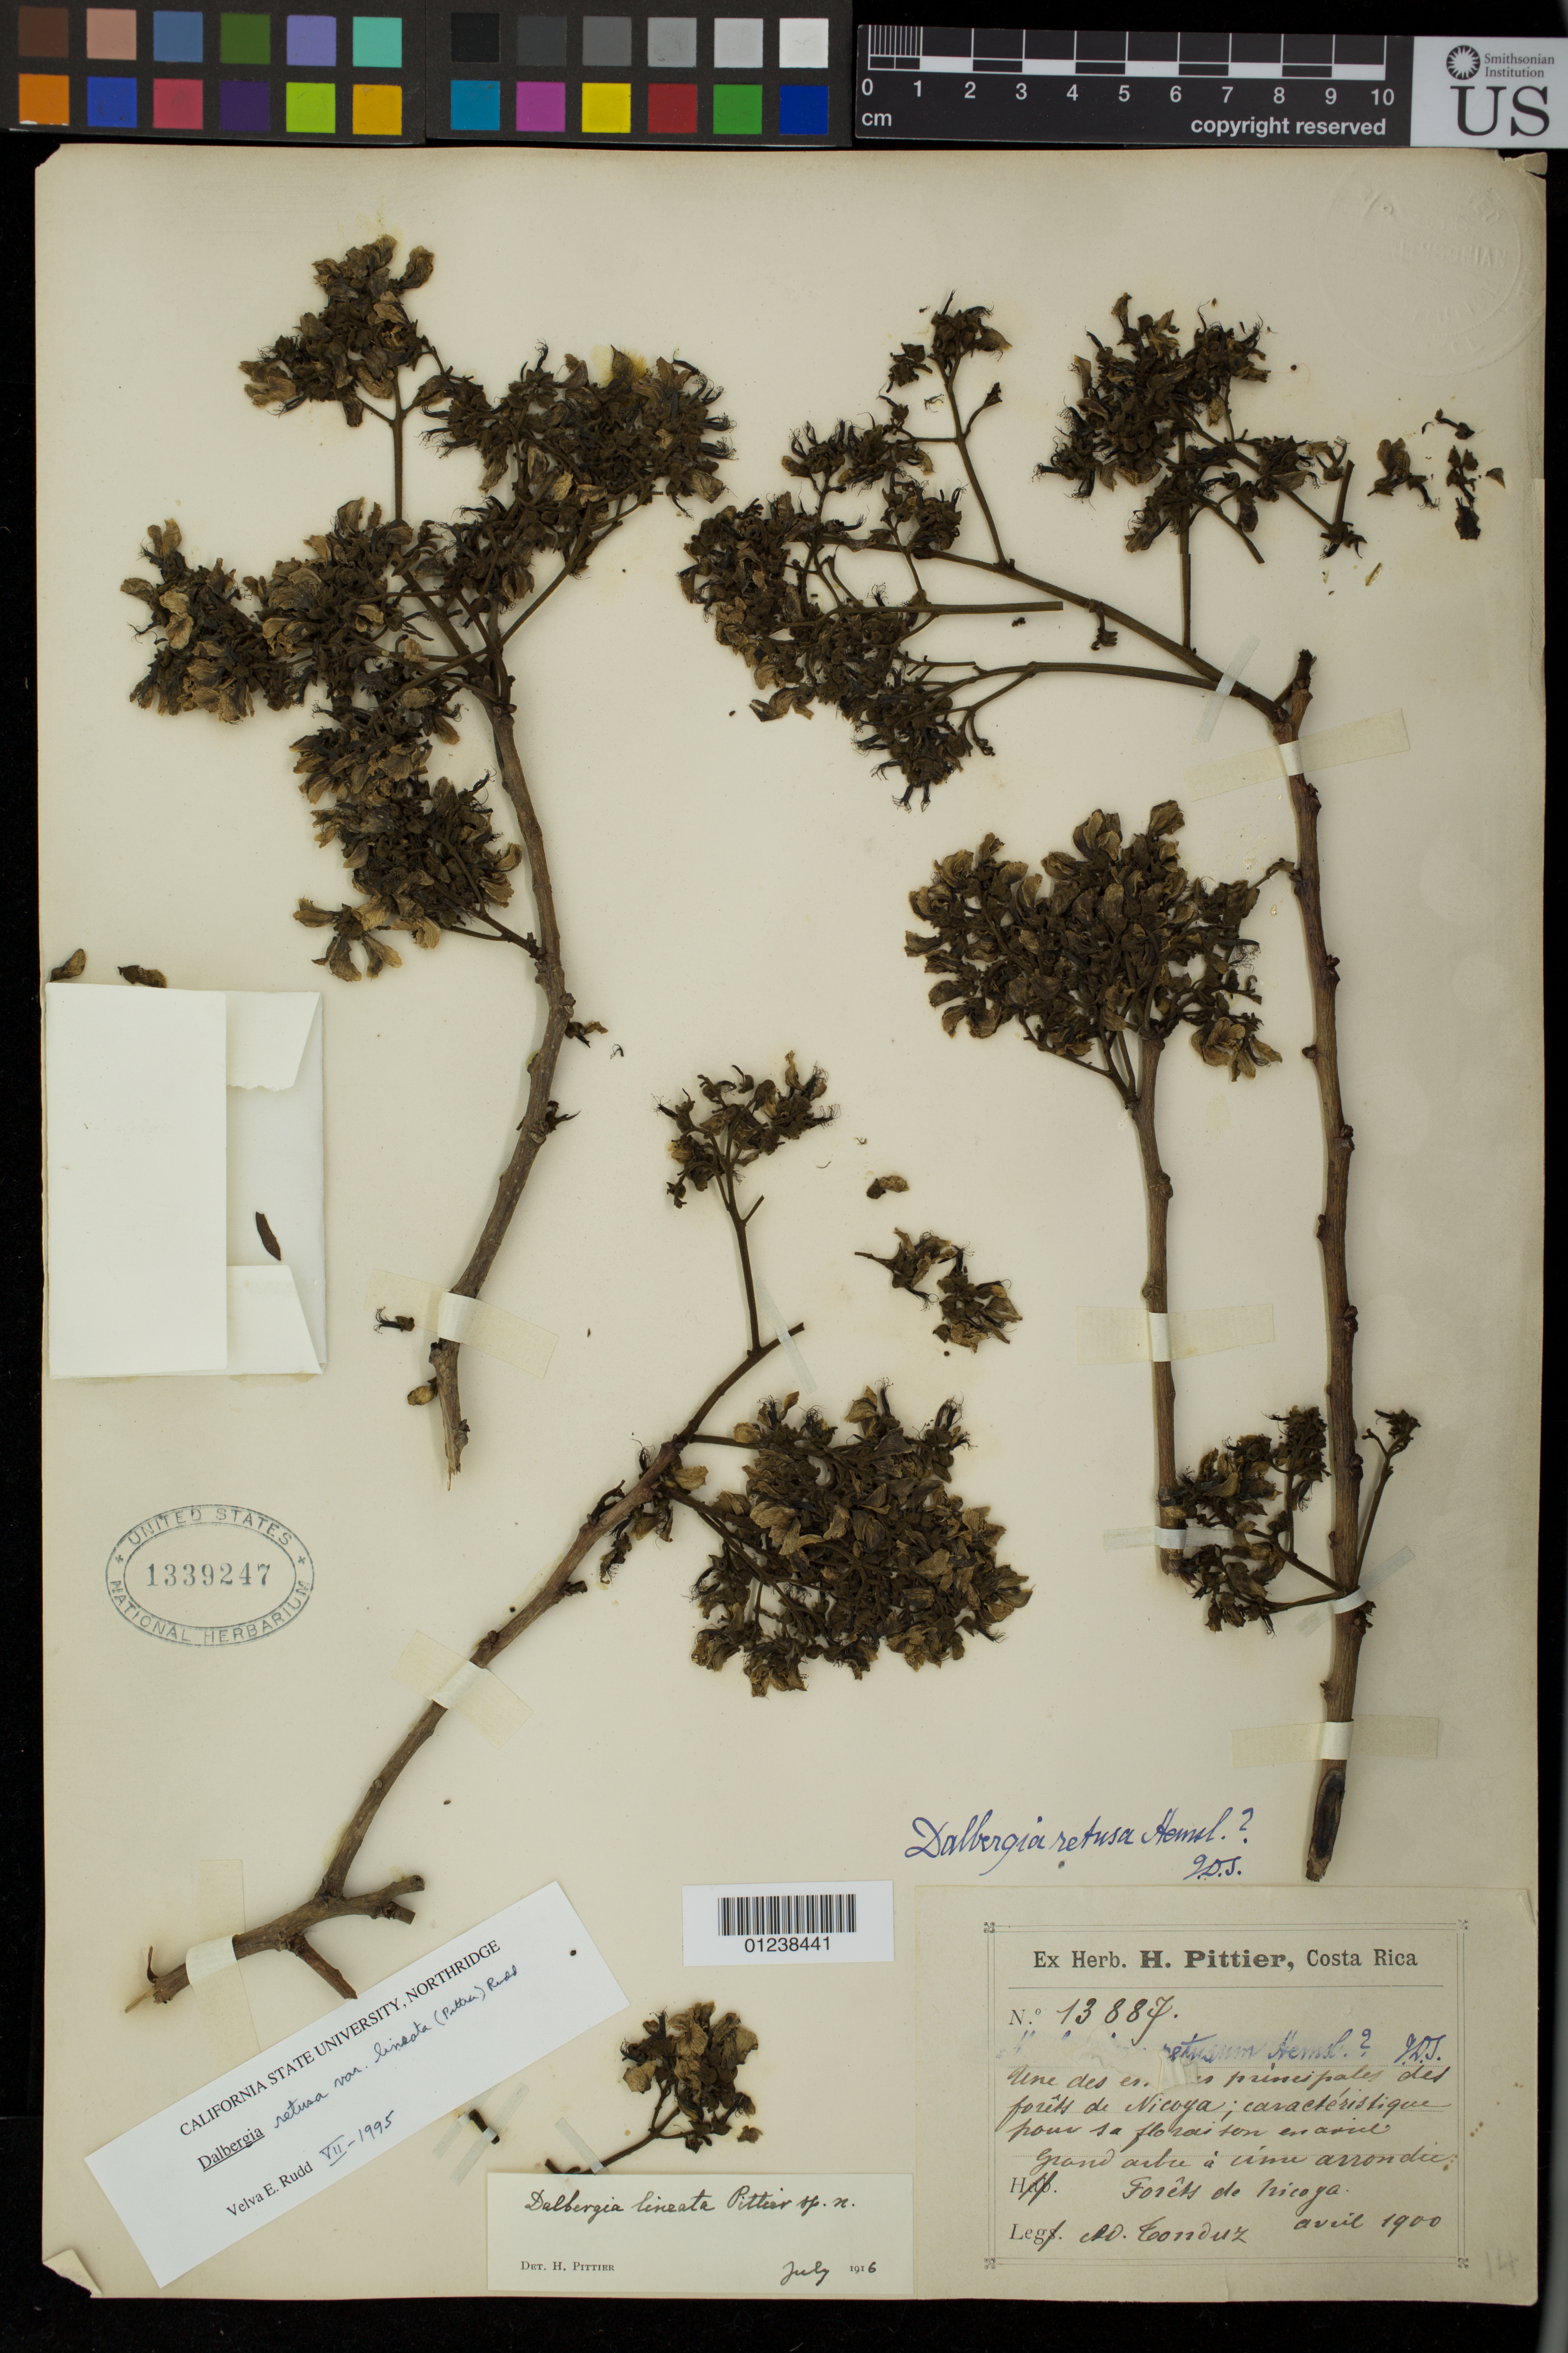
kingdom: Plantae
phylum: Tracheophyta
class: Magnoliopsida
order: Fabales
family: Fabaceae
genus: Dalbergia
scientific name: Dalbergia revoluta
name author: Ducke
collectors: H. F. Pittier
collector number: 13887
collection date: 1900-04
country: Costa Rica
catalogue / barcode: US 1339247